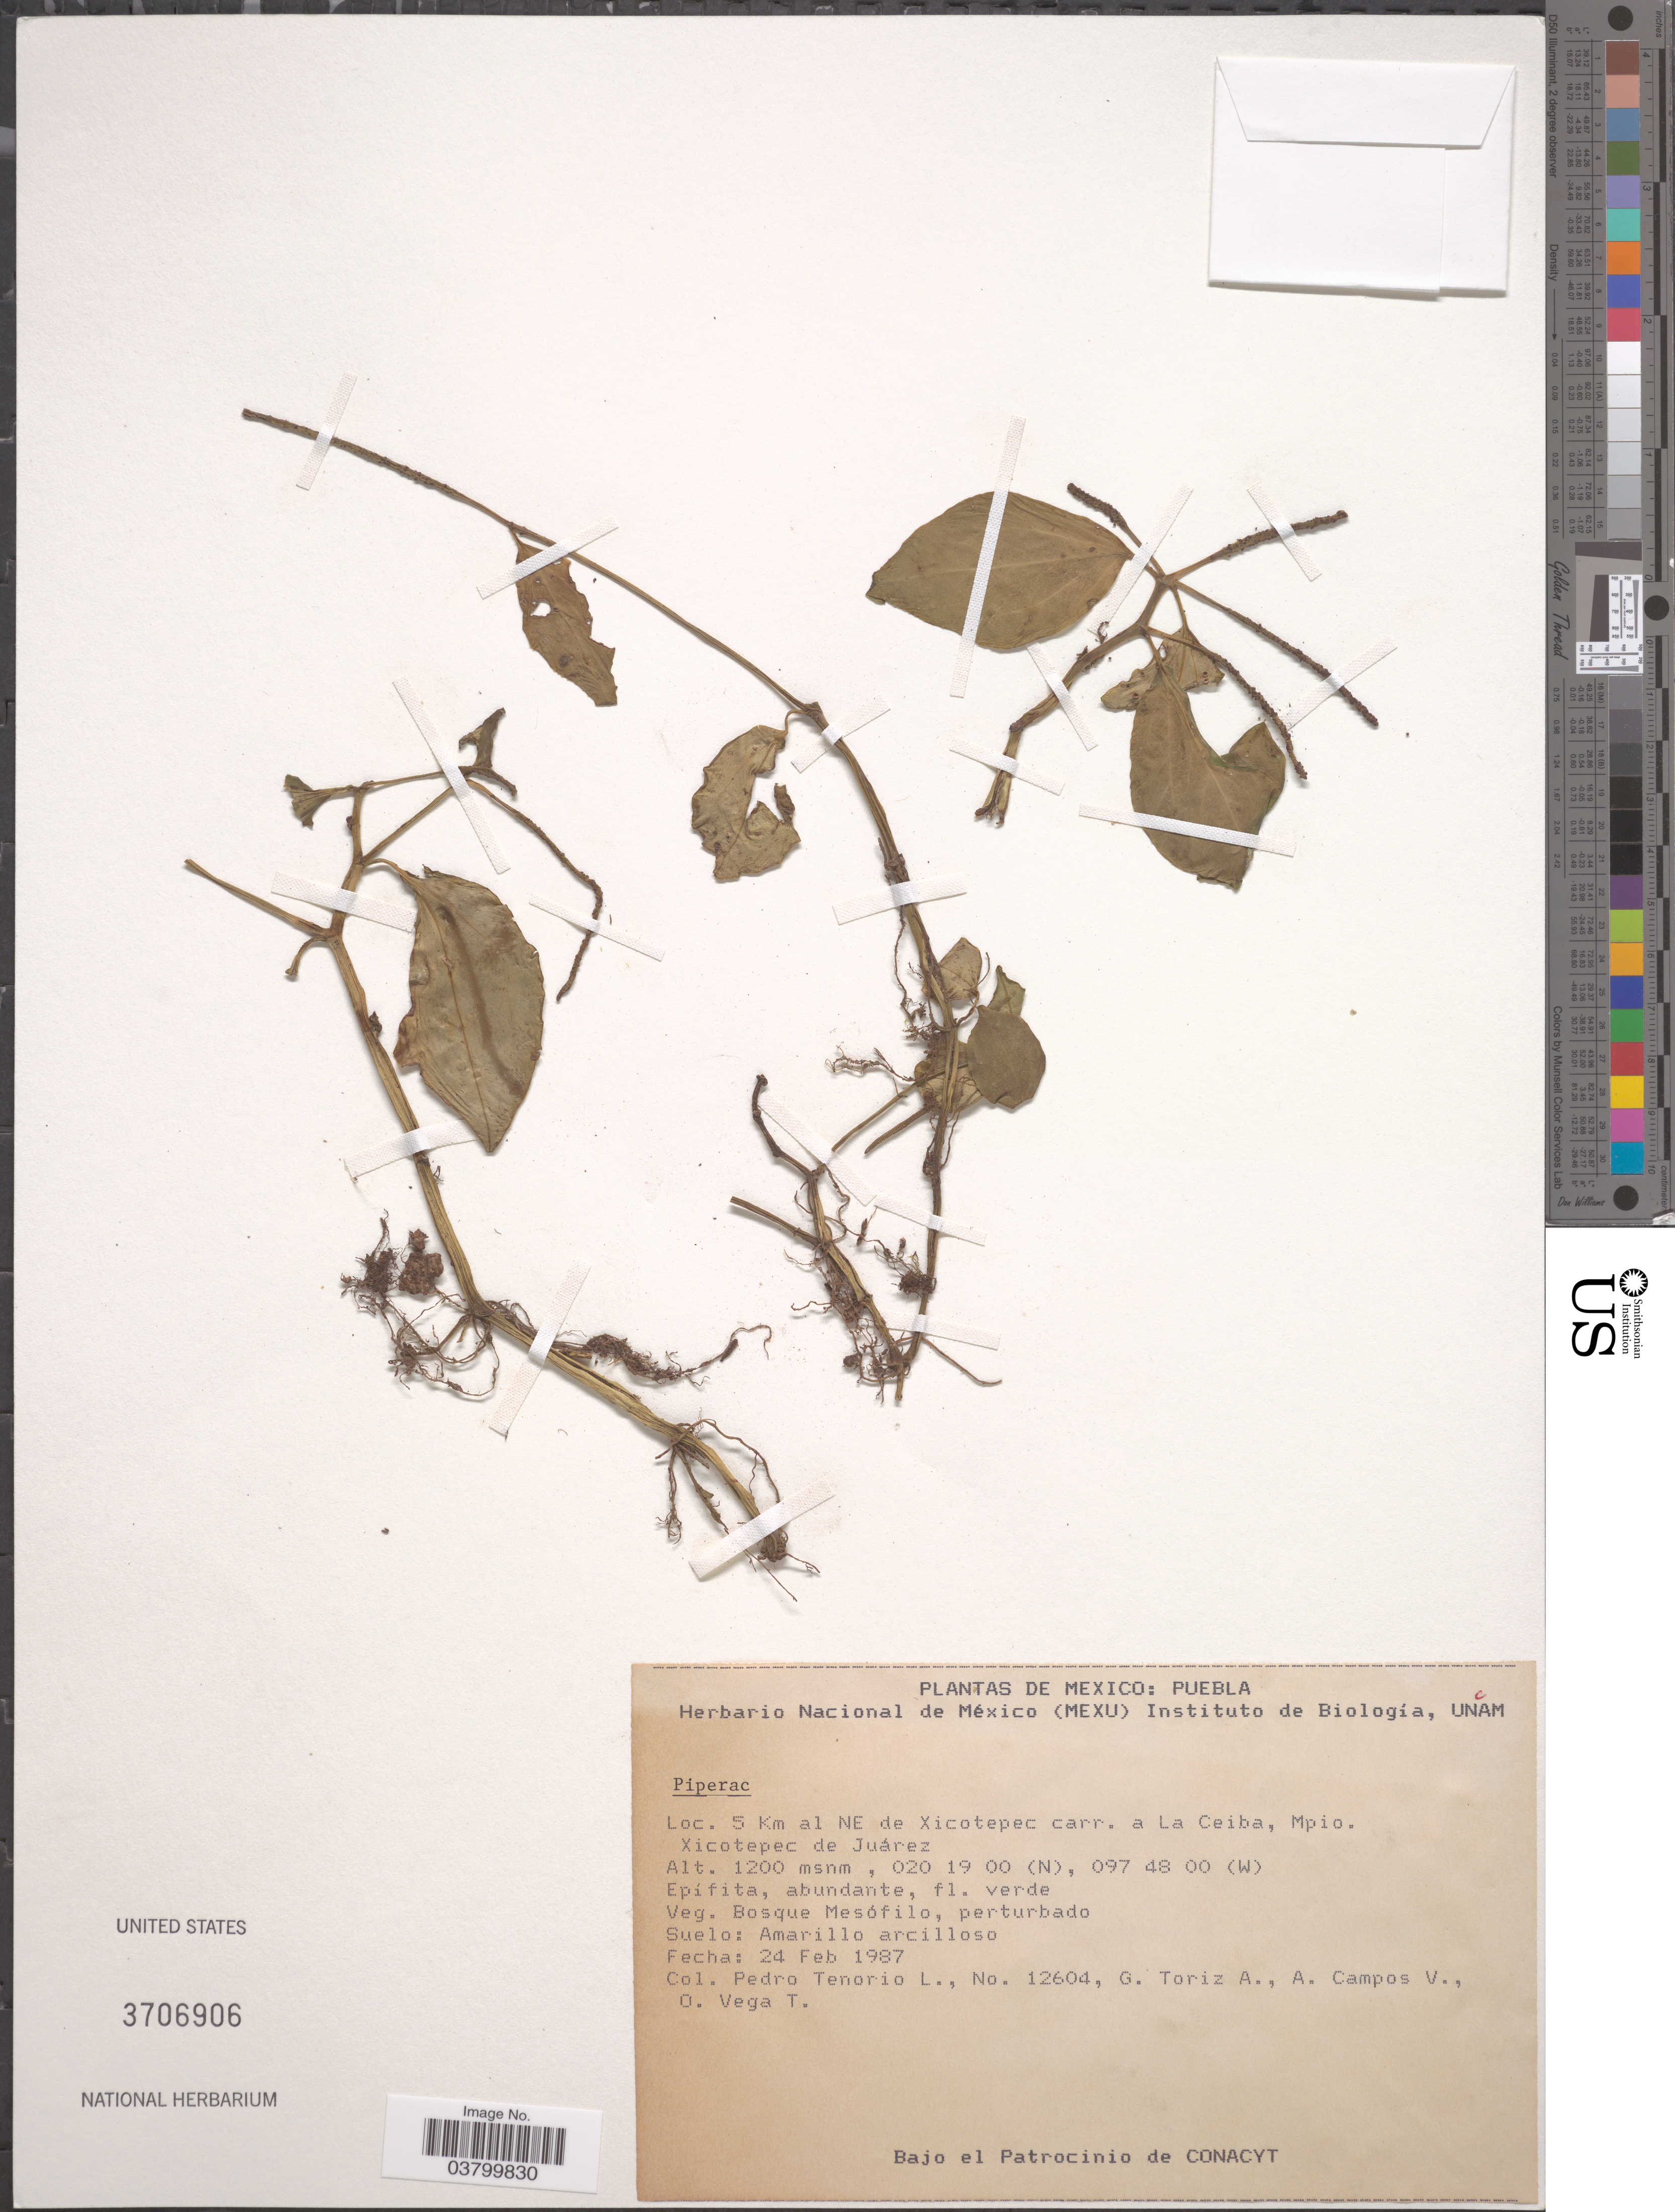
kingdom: Plantae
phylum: Tracheophyta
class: Magnoliopsida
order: Magnoliales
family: Annonaceae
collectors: P. Tenorio L., G. Toriz A., A. Campos V. & O. Vega T.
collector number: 12604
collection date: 1987-02-24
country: Mexico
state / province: Puebla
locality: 5 Km al NE de Xicotepec carr. a La Ceiba, Mpio. Xicotepec de Juárez.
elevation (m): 1200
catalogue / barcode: US 3706906